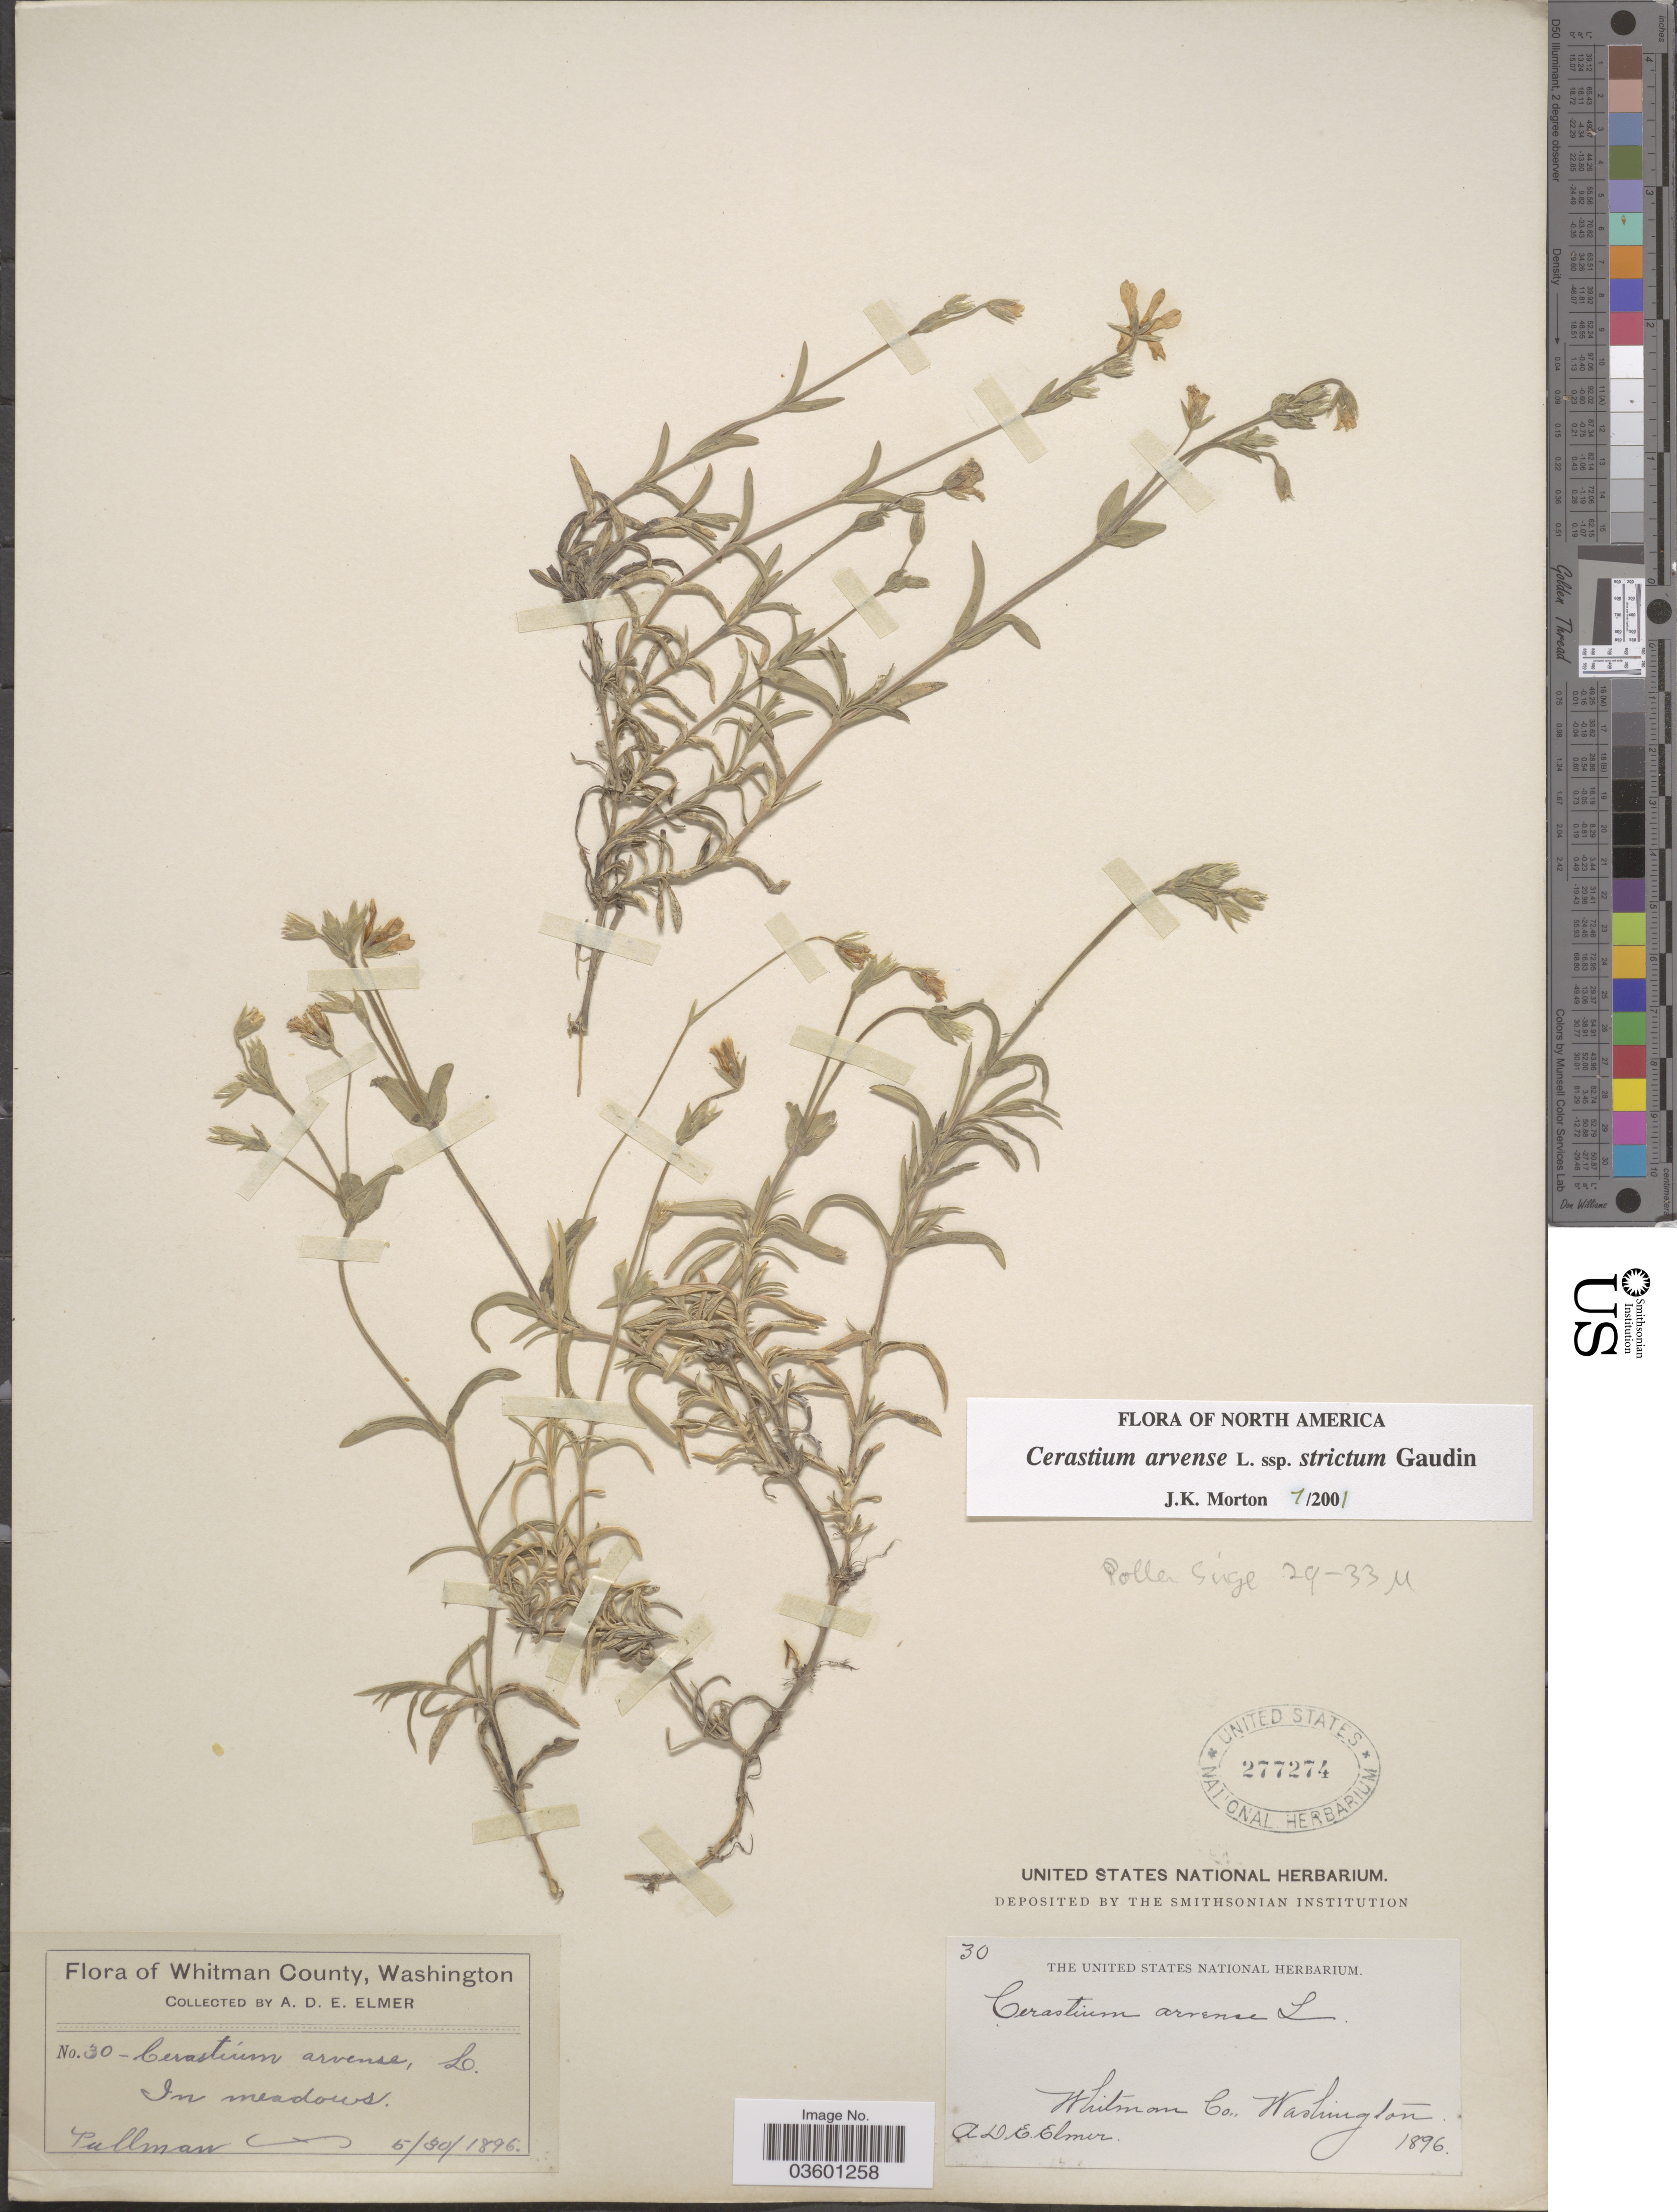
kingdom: Plantae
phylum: Tracheophyta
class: Magnoliopsida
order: Caryophyllales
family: Caryophyllaceae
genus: Cerastium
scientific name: Cerastium arvense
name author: L.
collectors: A. D. E. Elmer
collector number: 30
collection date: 1896-05-30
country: United States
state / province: Washington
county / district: Whitman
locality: Whitman County. In meadows. Pullman.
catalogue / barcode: US 277274